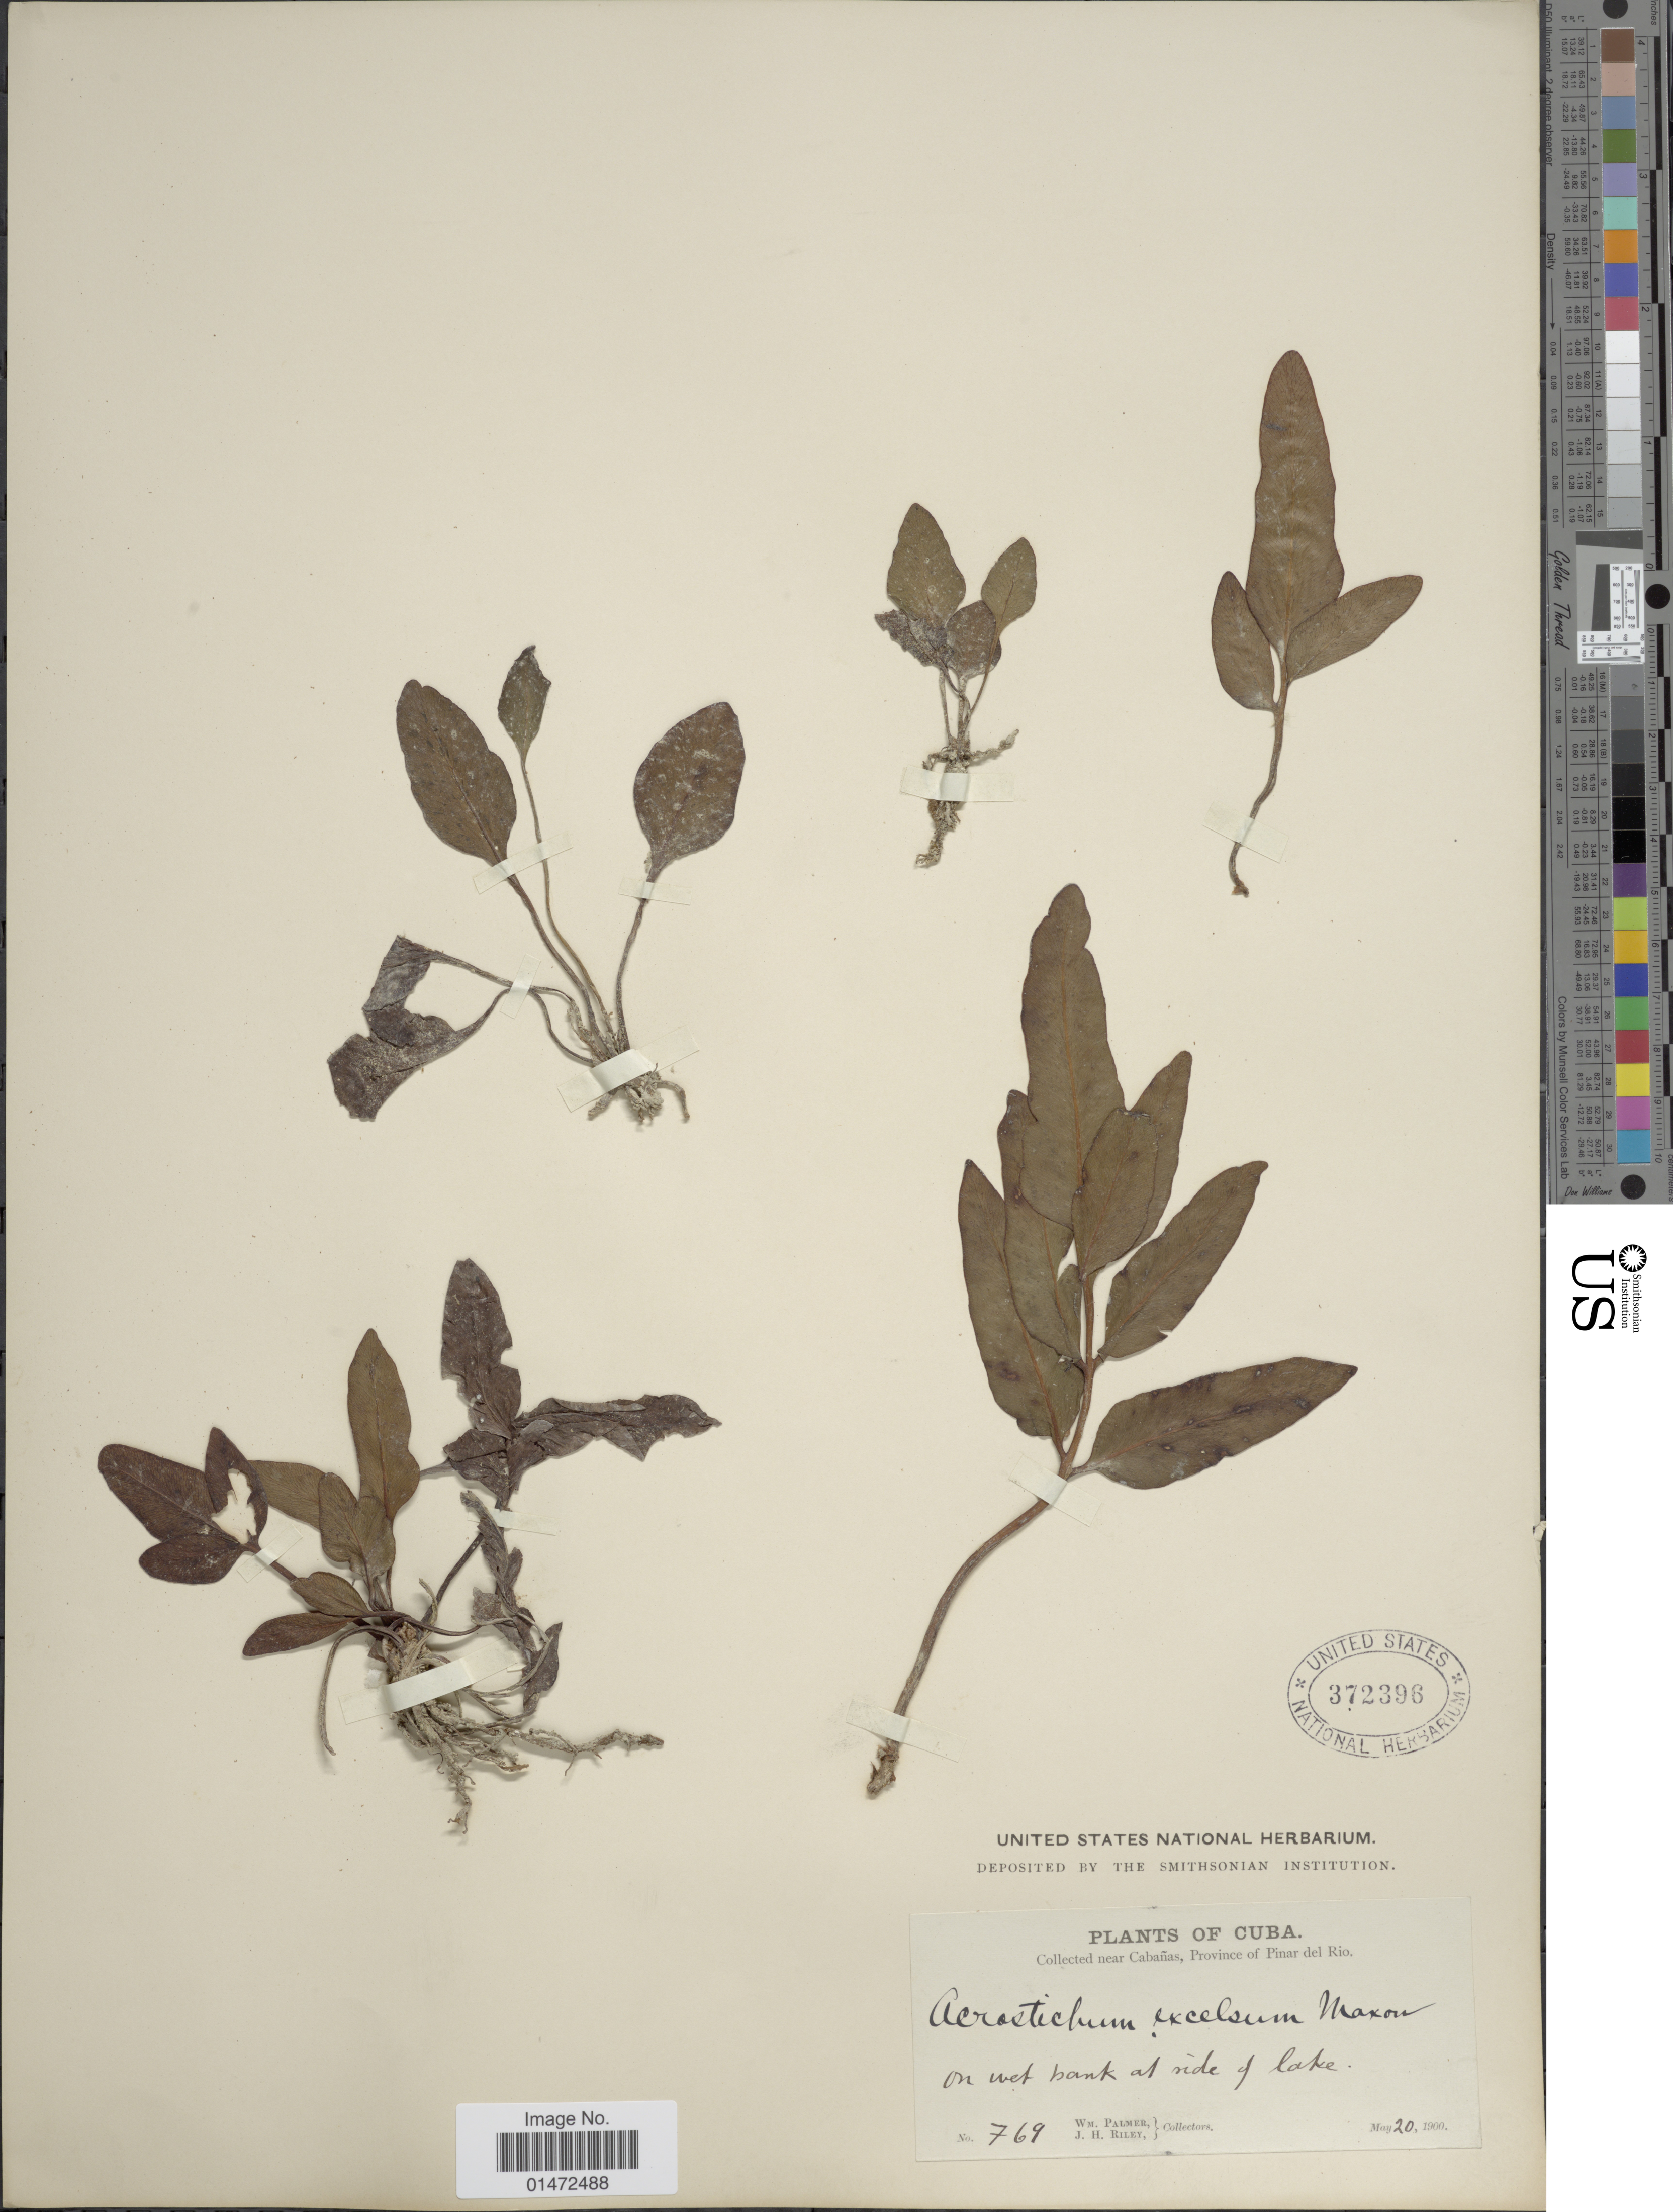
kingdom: Plantae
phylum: Tracheophyta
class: Polypodiopsida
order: Polypodiales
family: Pteridaceae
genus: Acrostichum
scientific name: Acrostichum danaeifolium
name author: Langsd. & Fisch.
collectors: W. Palmer & J. H. Riley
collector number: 769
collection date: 1900-05-20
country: Cuba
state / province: Pinar del Río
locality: Near Cabañas. On wet bank at side of lake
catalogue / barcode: US 372396